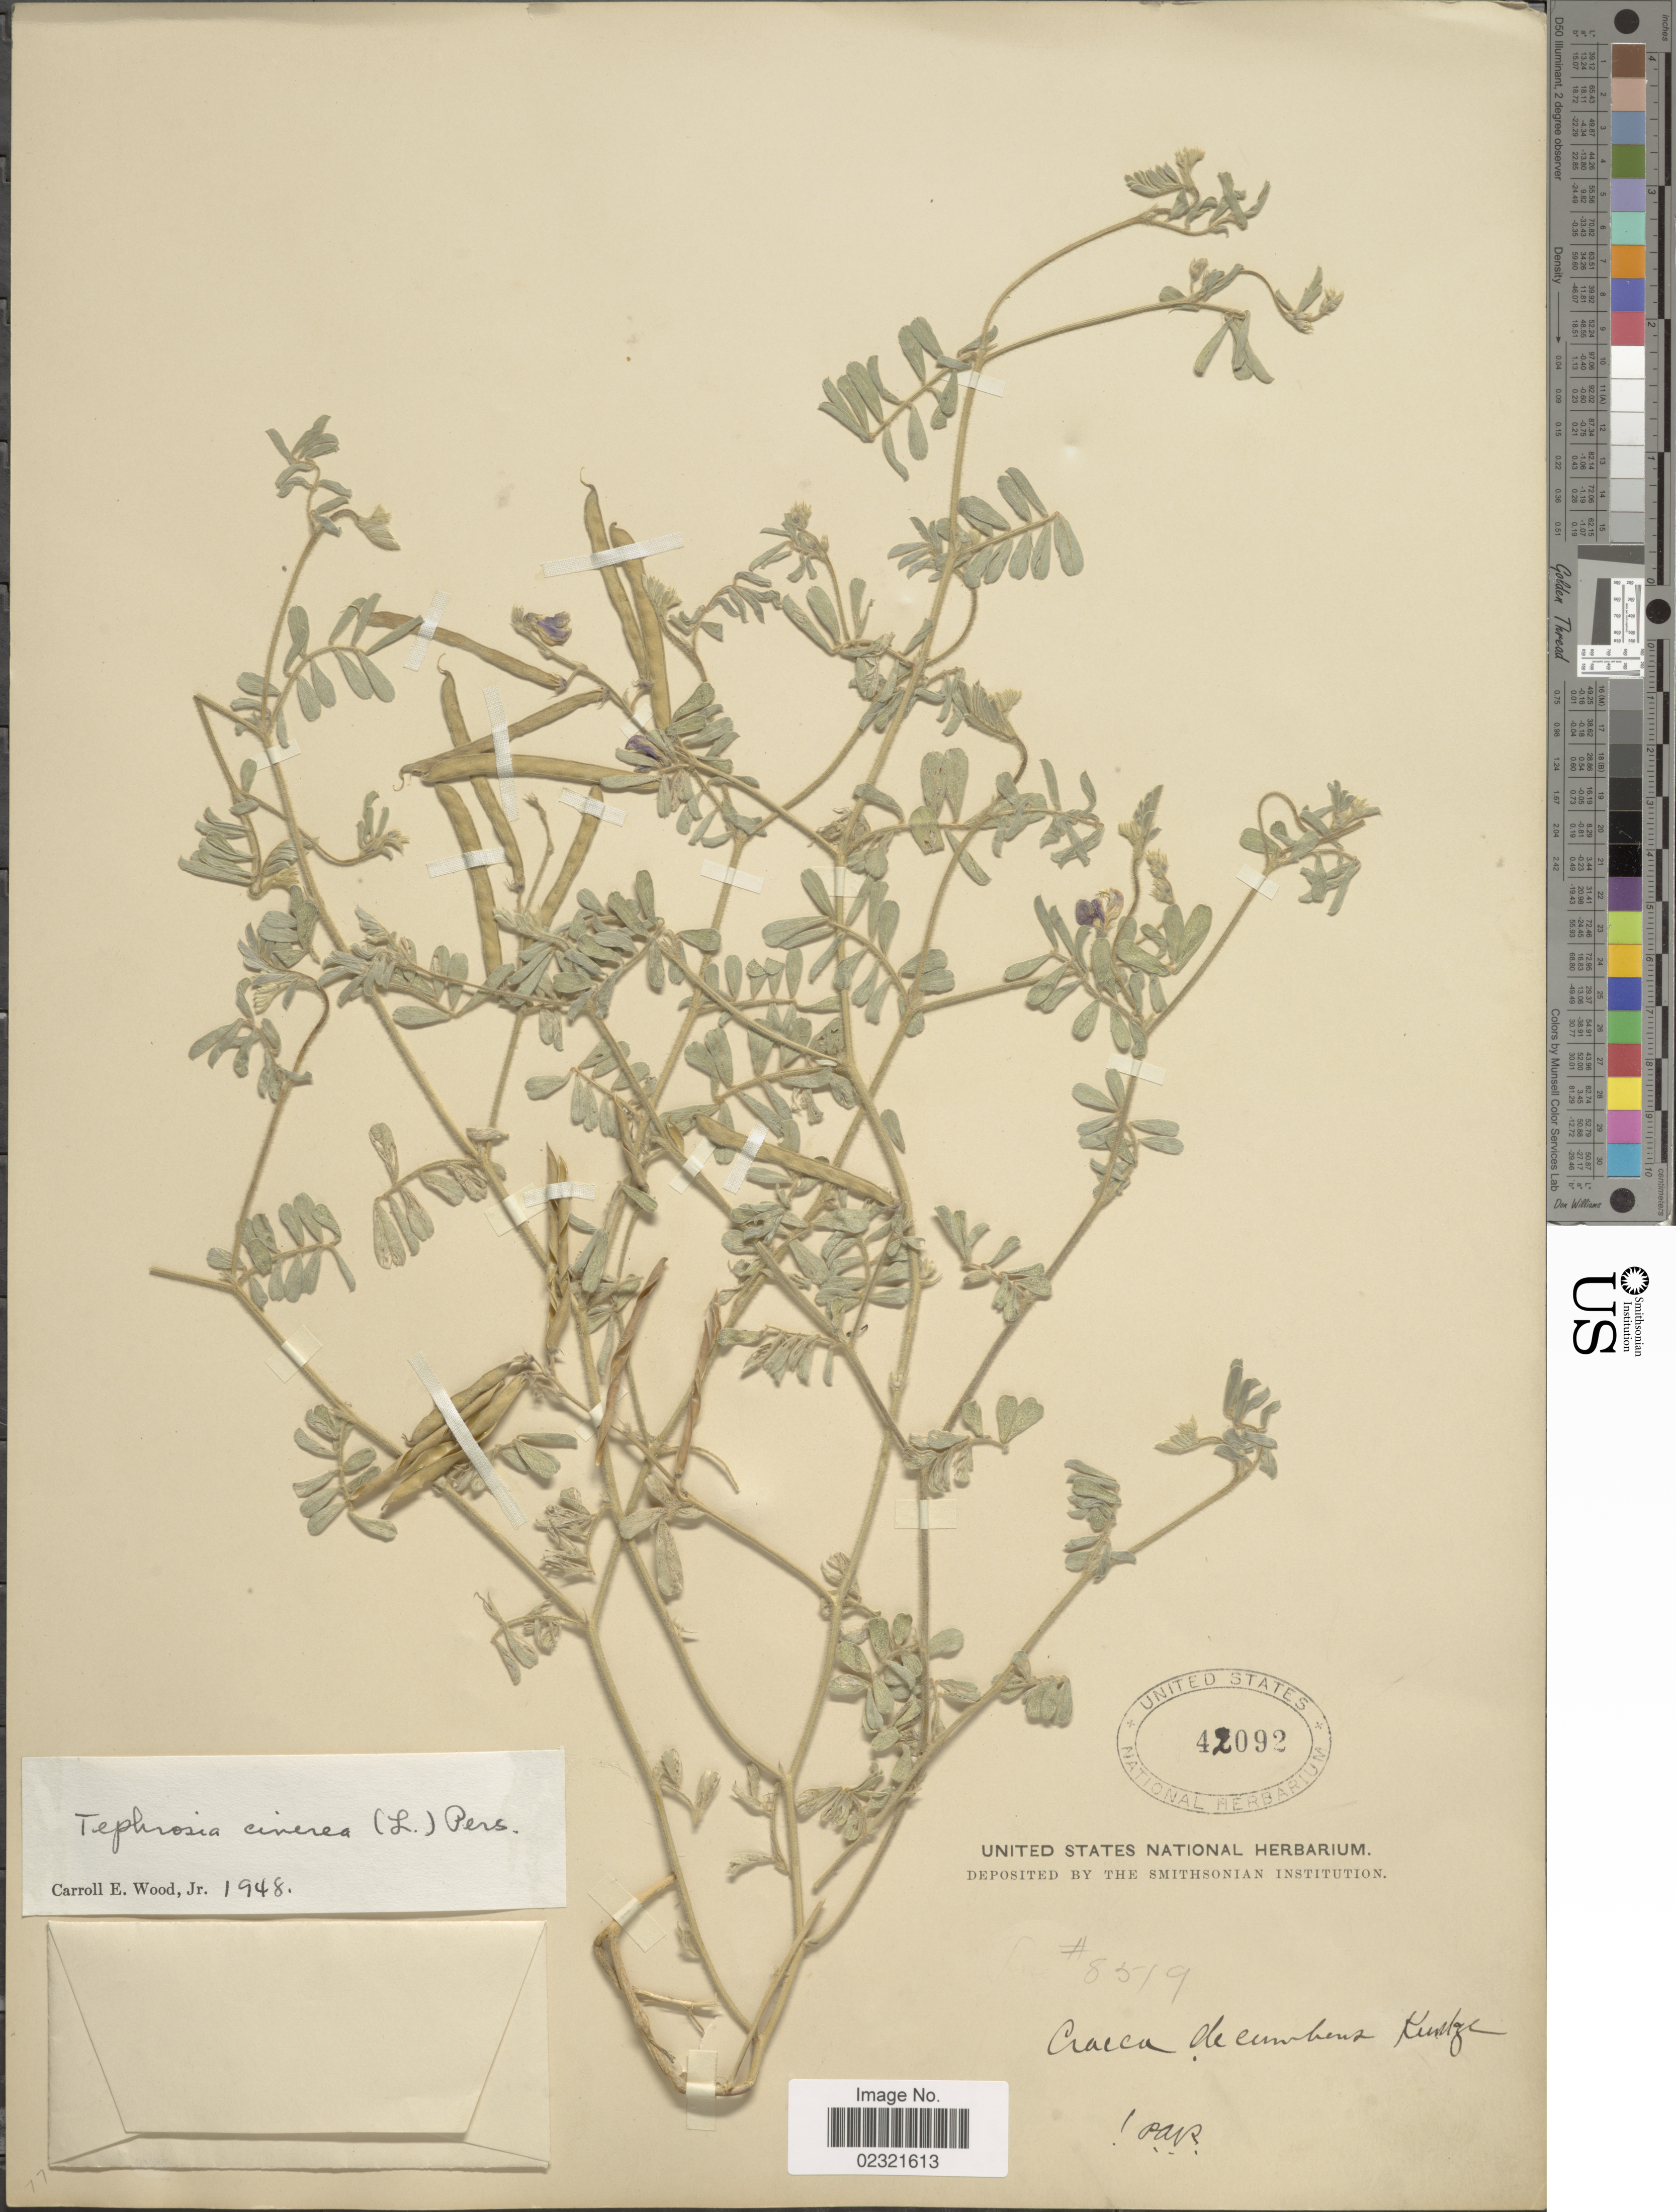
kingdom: Plantae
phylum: Tracheophyta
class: Magnoliopsida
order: Fabales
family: Fabaceae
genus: Tephrosia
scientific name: Tephrosia cinerea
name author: (L.) Pers.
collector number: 8519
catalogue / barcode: US 42092